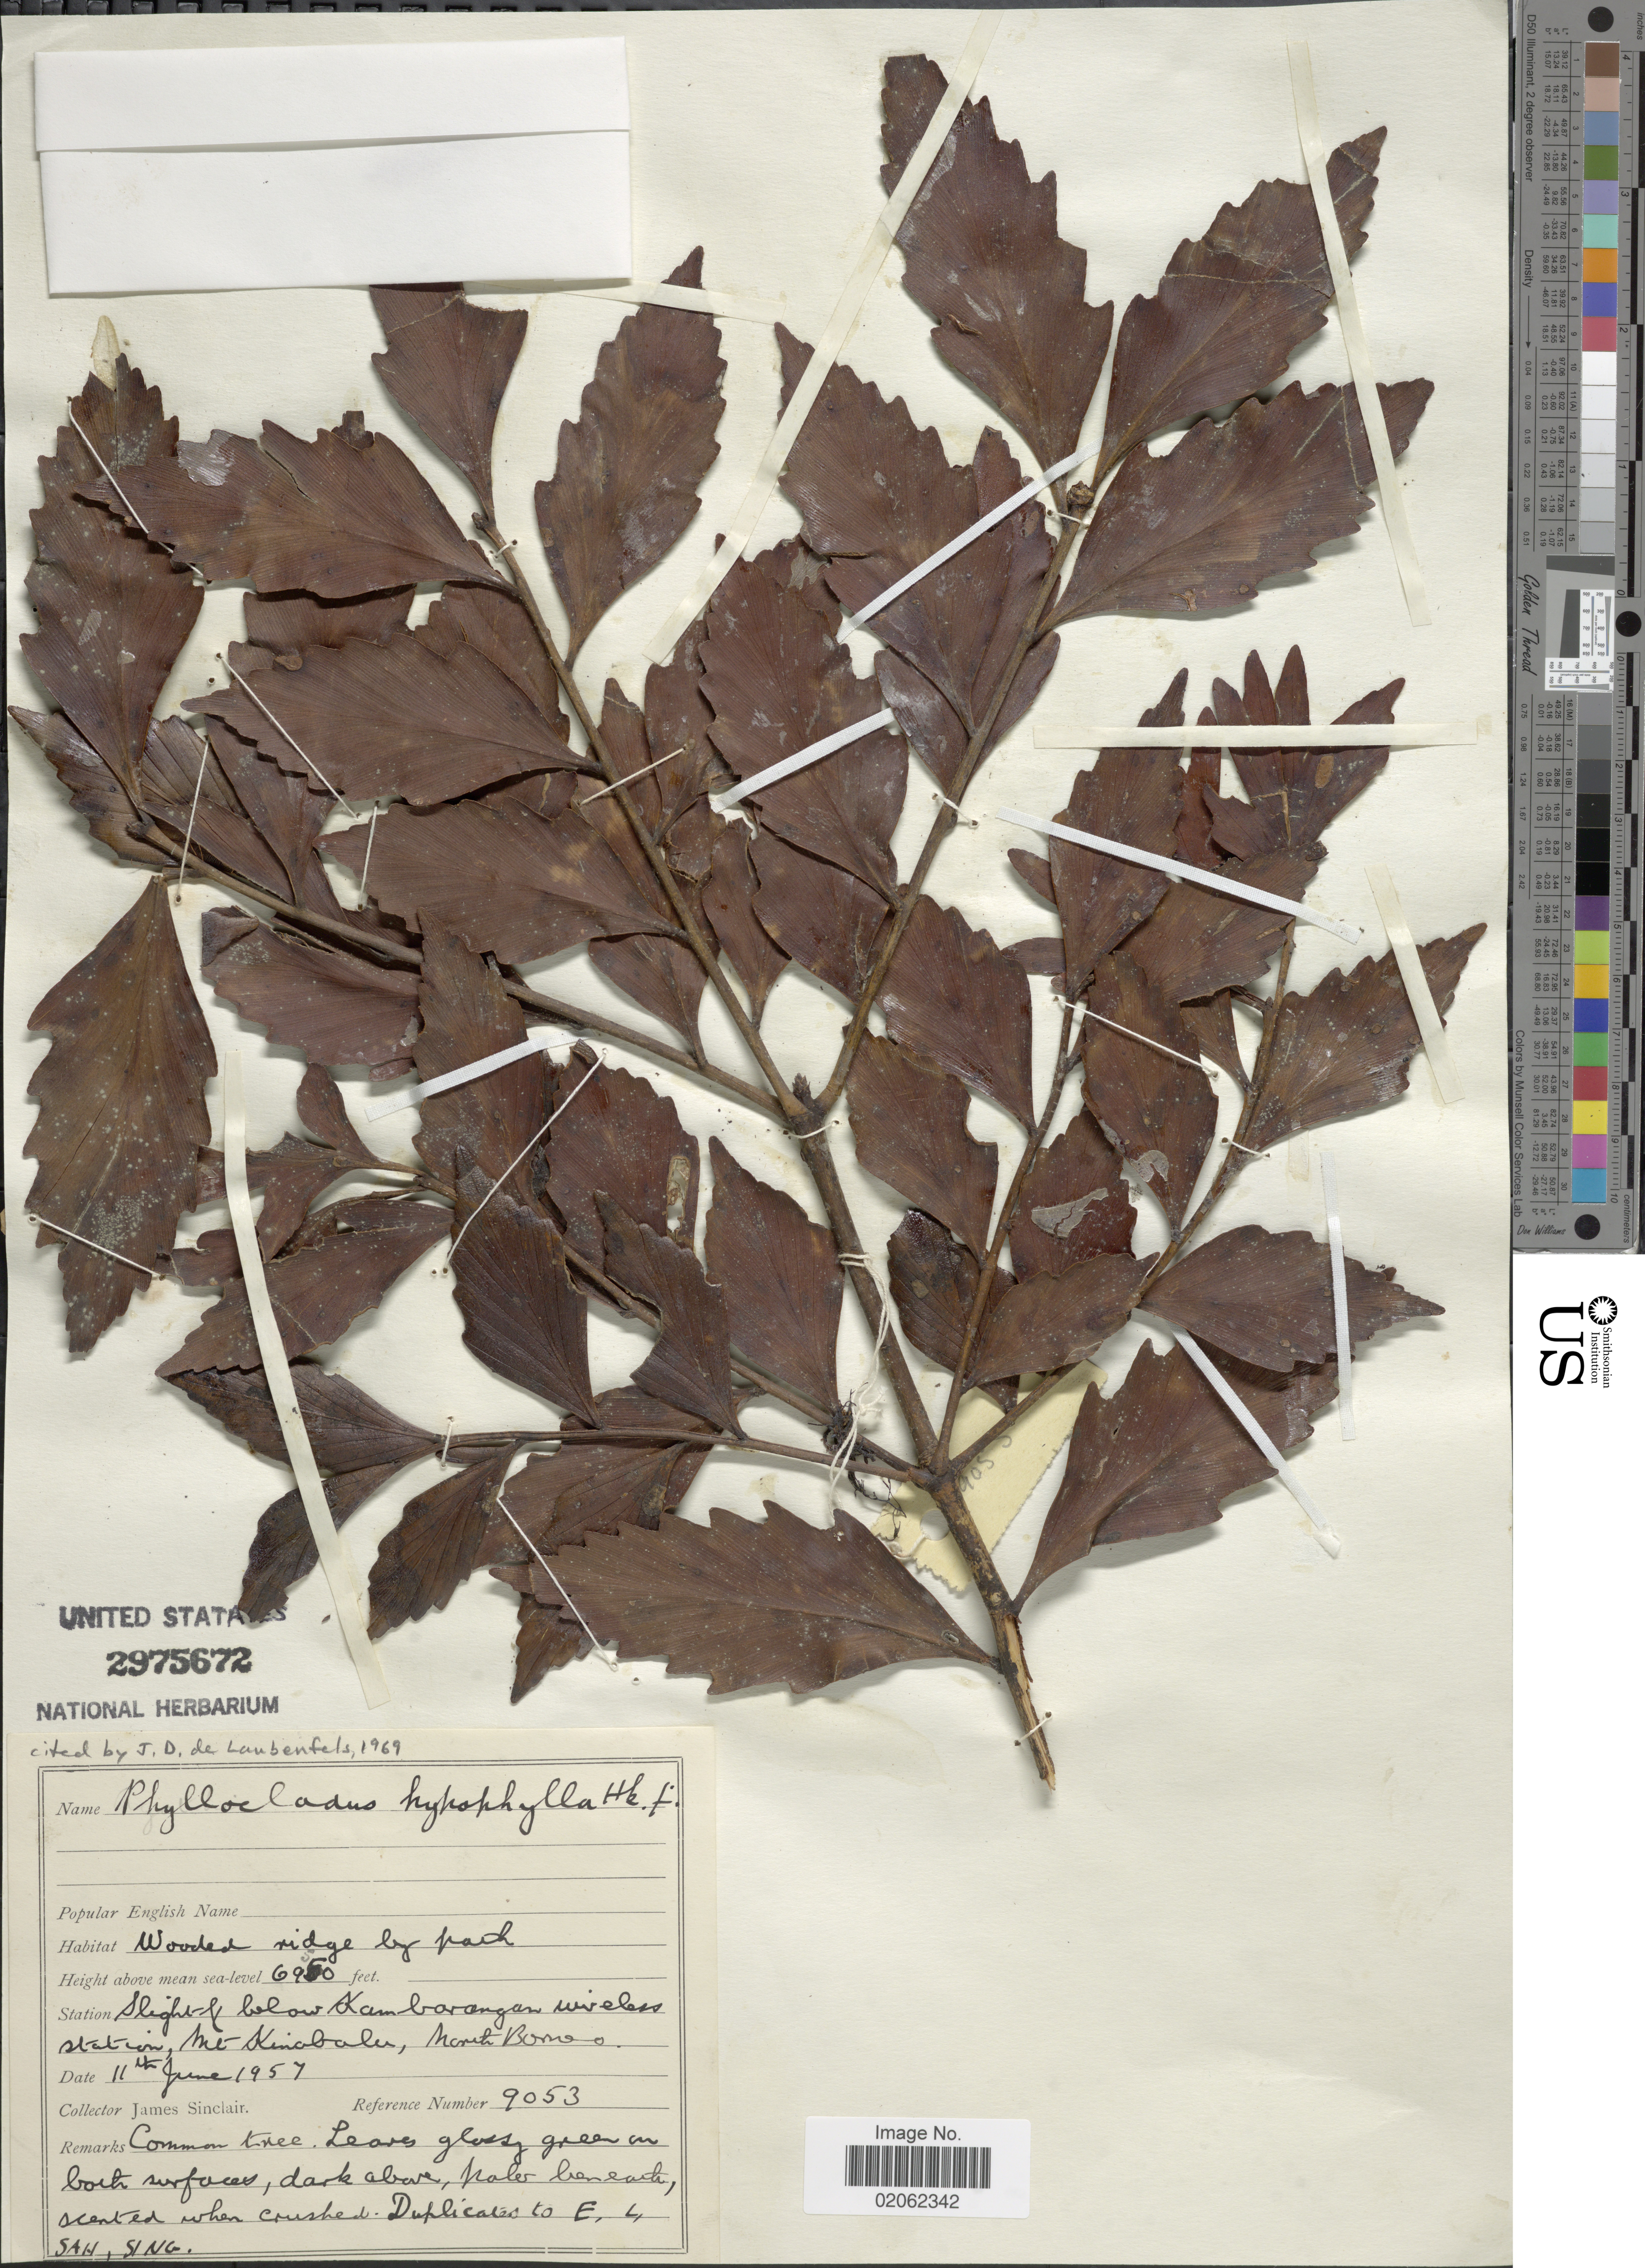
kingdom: Plantae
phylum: Tracheophyta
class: Pinopsida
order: Pinales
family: Phyllocladaceae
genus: Phyllocladus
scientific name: Phyllocladus hypophyllus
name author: Hook. f.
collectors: J. Sinclair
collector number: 9053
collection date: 1957-06-11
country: Malaysia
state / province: Sabah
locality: Slight below Kambarangan wireless station, Mt KInabalu, North Borneo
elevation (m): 2118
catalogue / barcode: US 2975672